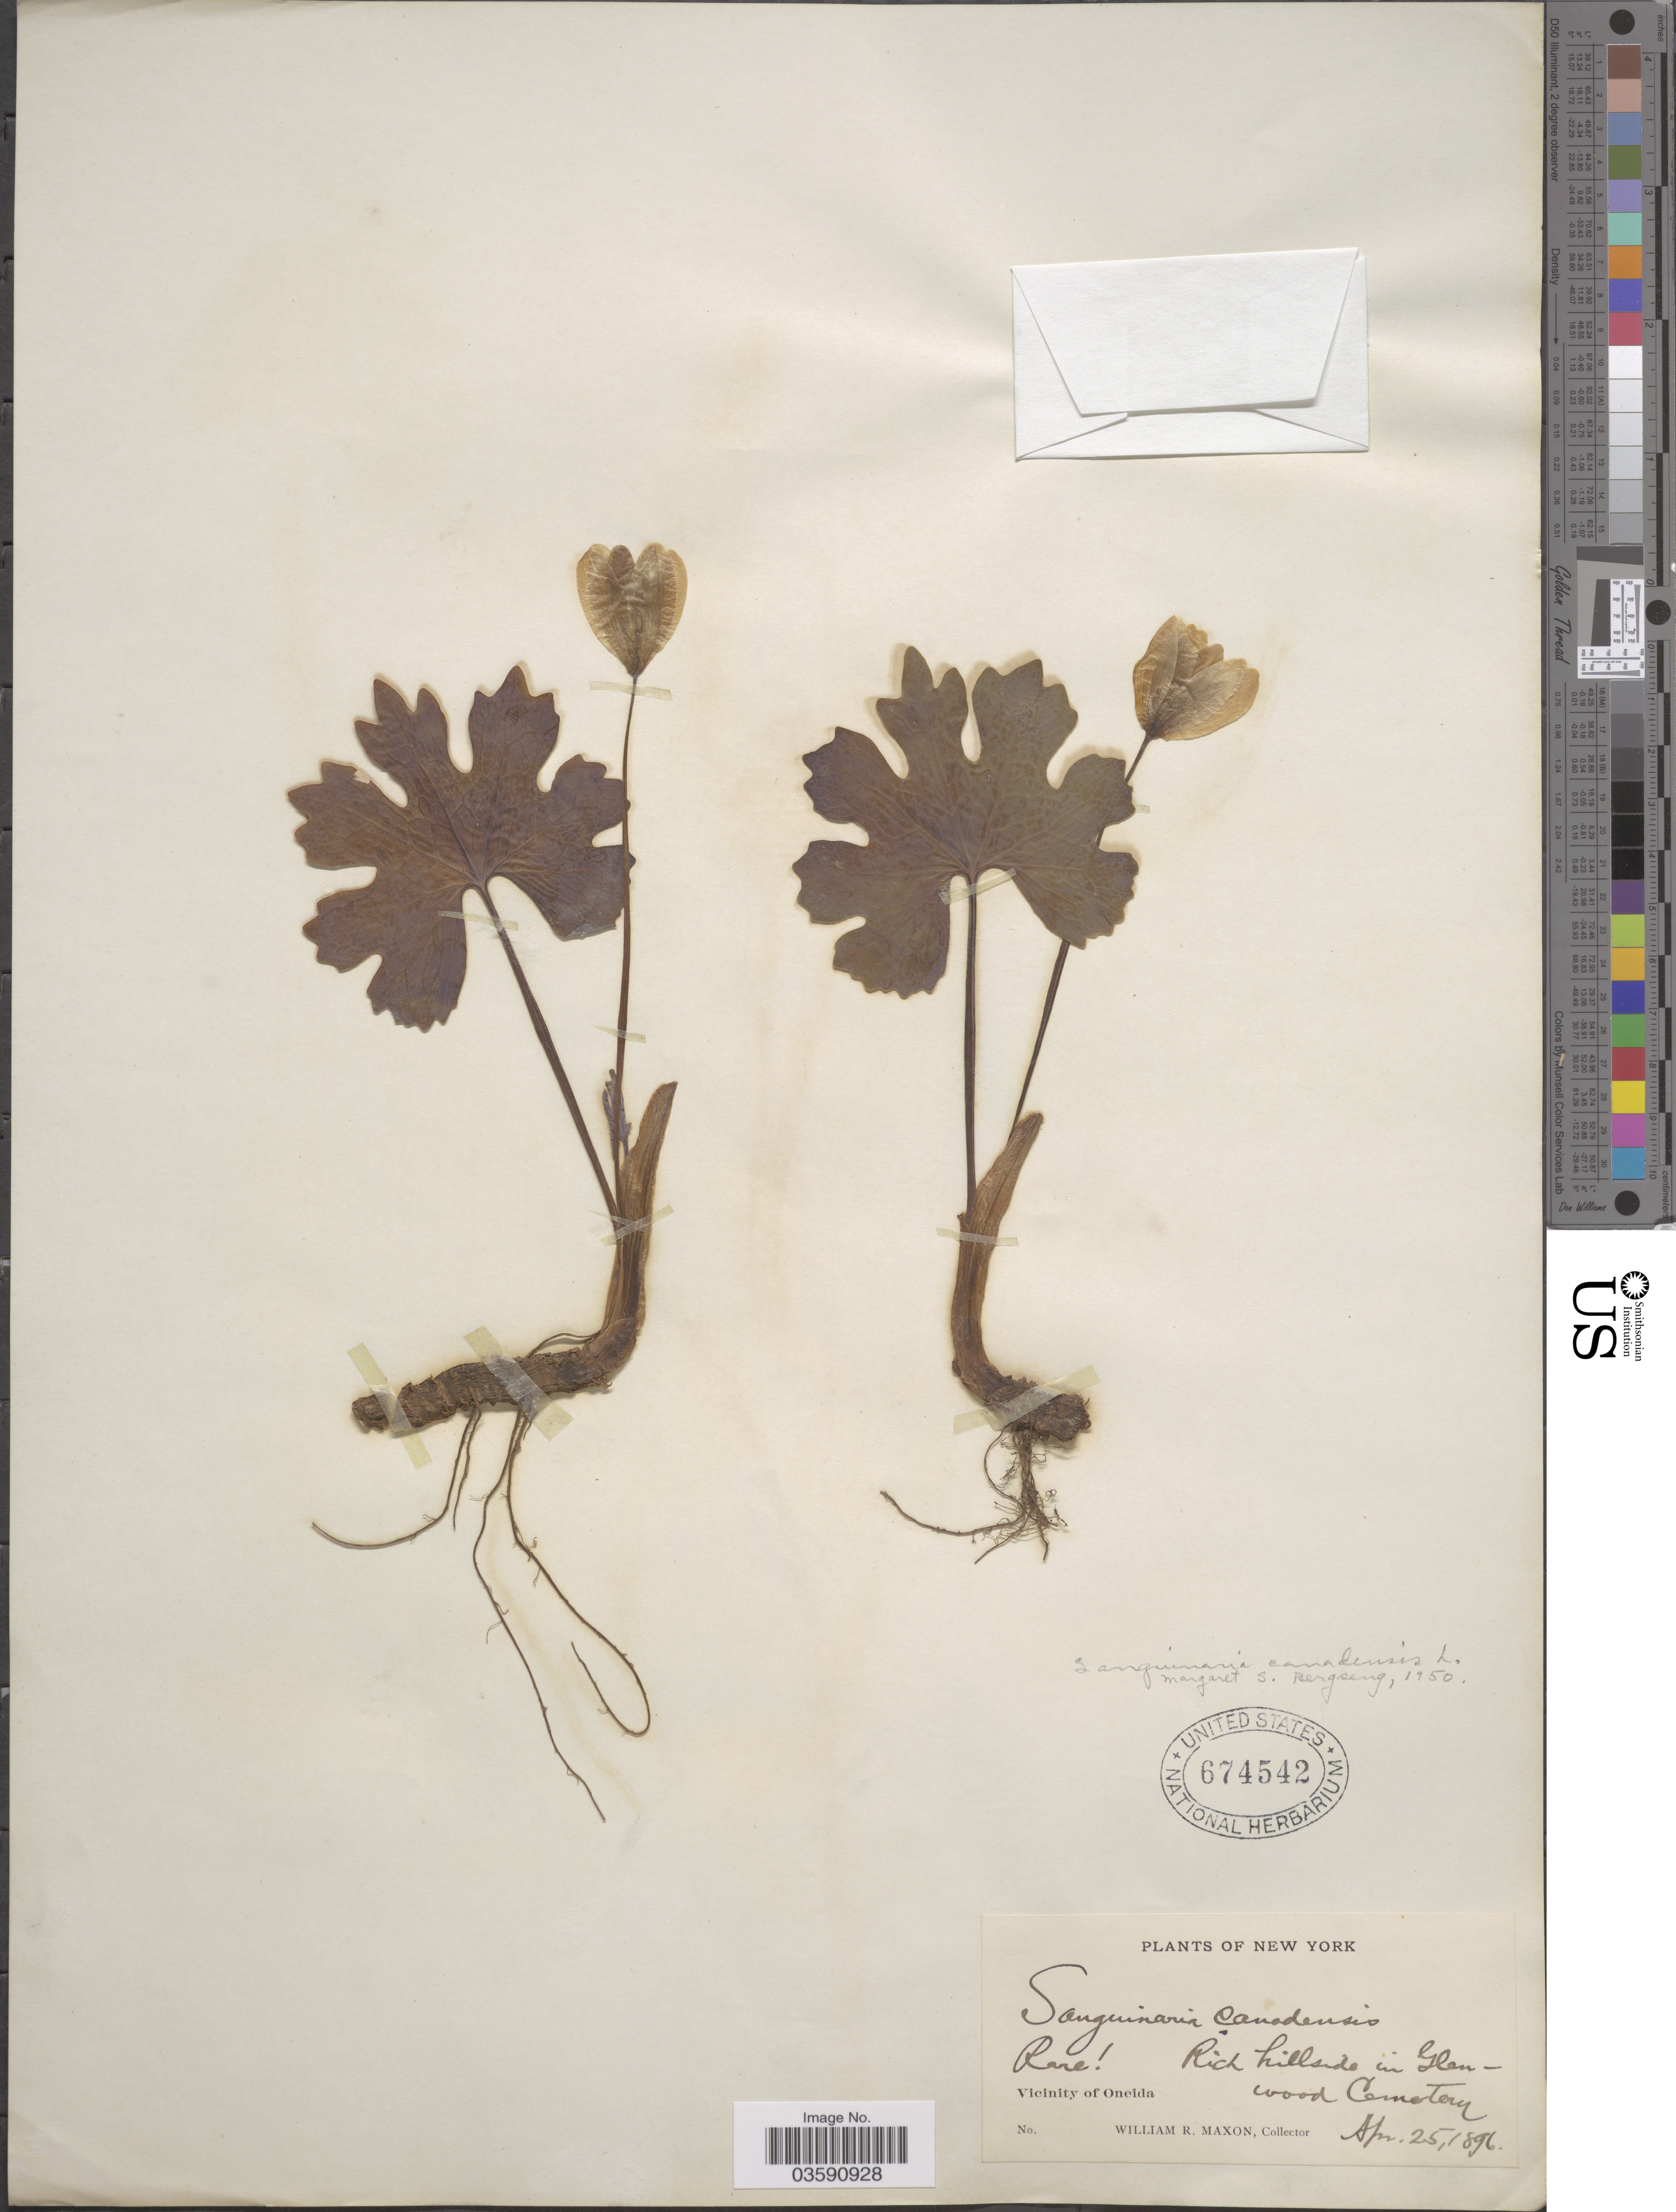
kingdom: Plantae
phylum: Tracheophyta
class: Magnoliopsida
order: Ranunculales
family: Papaveraceae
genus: Sanguinaria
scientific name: Sanguinaria canadensis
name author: L.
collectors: W. R. Maxon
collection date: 1896-04-25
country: United States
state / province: New York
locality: Rich hillside in Glenwood Cemetery. Vicinity of Oneida.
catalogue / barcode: US 674542